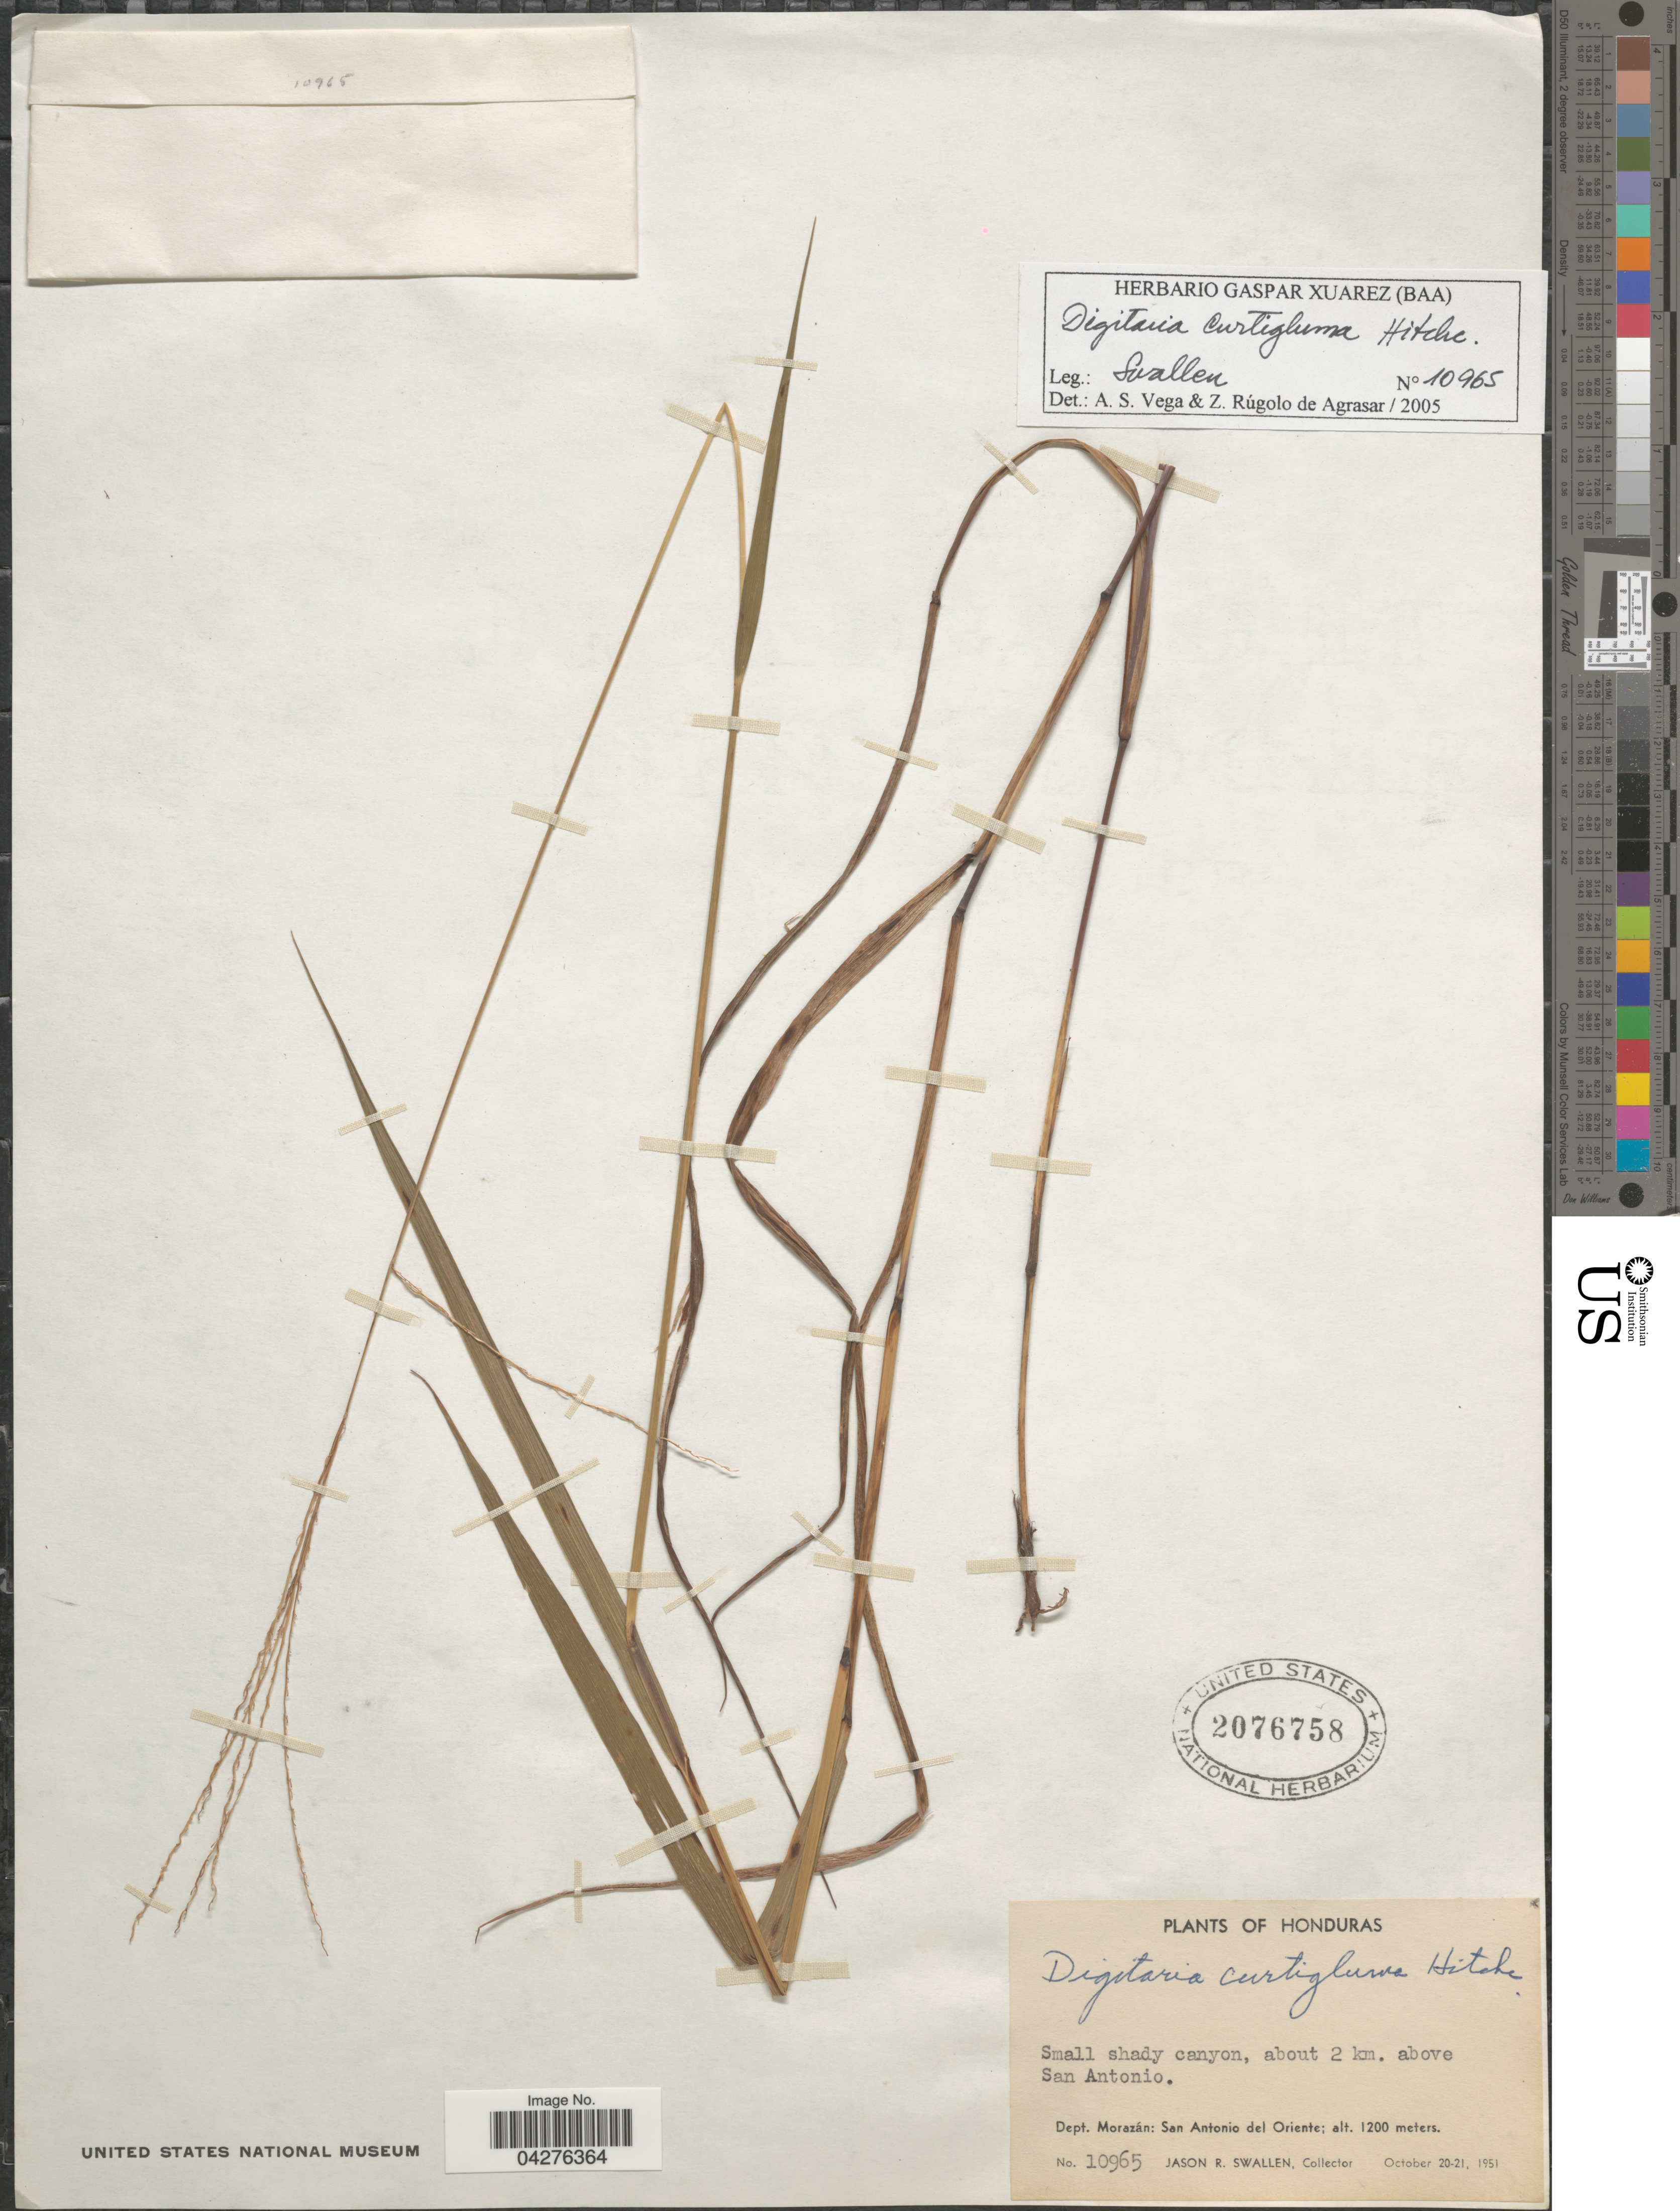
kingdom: Plantae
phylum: Tracheophyta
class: Liliopsida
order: Poales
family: Poaceae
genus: Digitaria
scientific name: Digitaria curtigluma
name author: Hitchc.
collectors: J. R. Swallen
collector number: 10965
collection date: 1951-10-20/1951-10-21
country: Honduras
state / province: Fco. Morazán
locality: Small shady canyon, about 2 km. above San Antonio. Dept. Morazán: San Antonio del Oriente.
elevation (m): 1200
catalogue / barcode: US 2076758